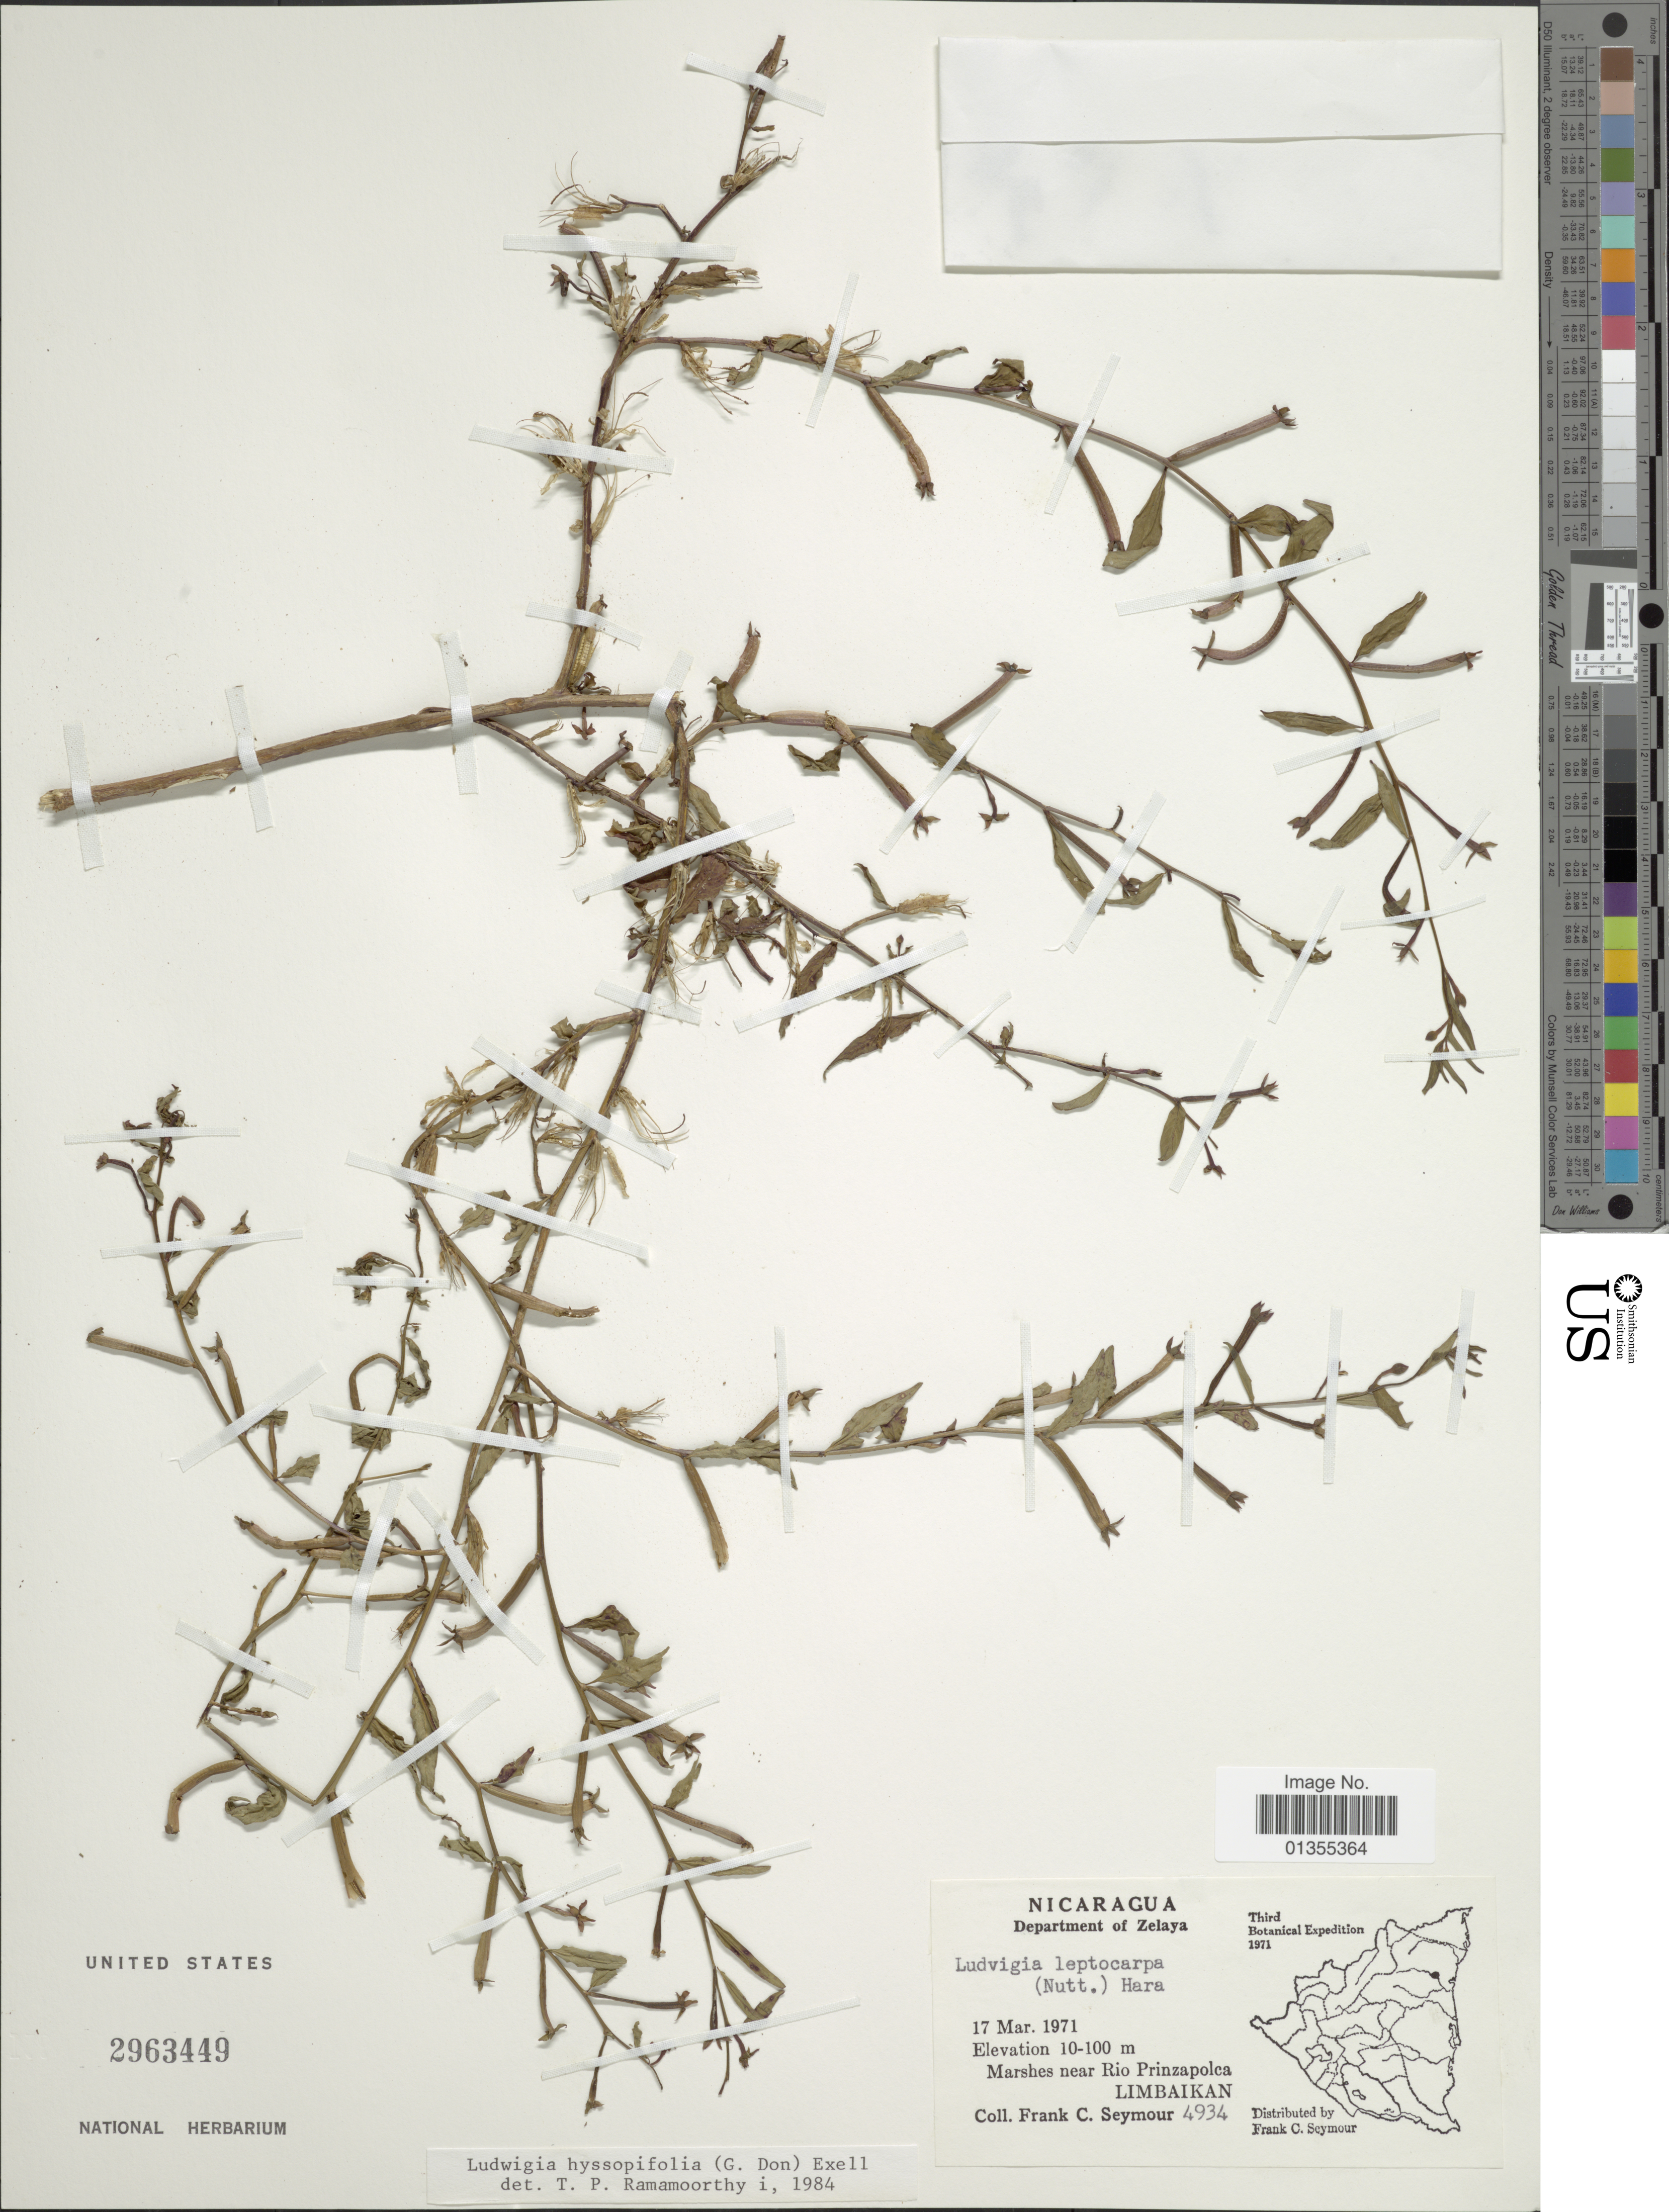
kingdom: Plantae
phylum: Tracheophyta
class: Magnoliopsida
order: Myrtales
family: Onagraceae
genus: Ludwigia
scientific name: Ludwigia hyssopifolia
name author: (G. Don) Exell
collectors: F. C. Seymour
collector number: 4934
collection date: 1971-03-17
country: Nicaragua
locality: Department of Zelaya. Marshes near Rio Prinzapolca, Limbaikan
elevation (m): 10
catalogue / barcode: US 2963449